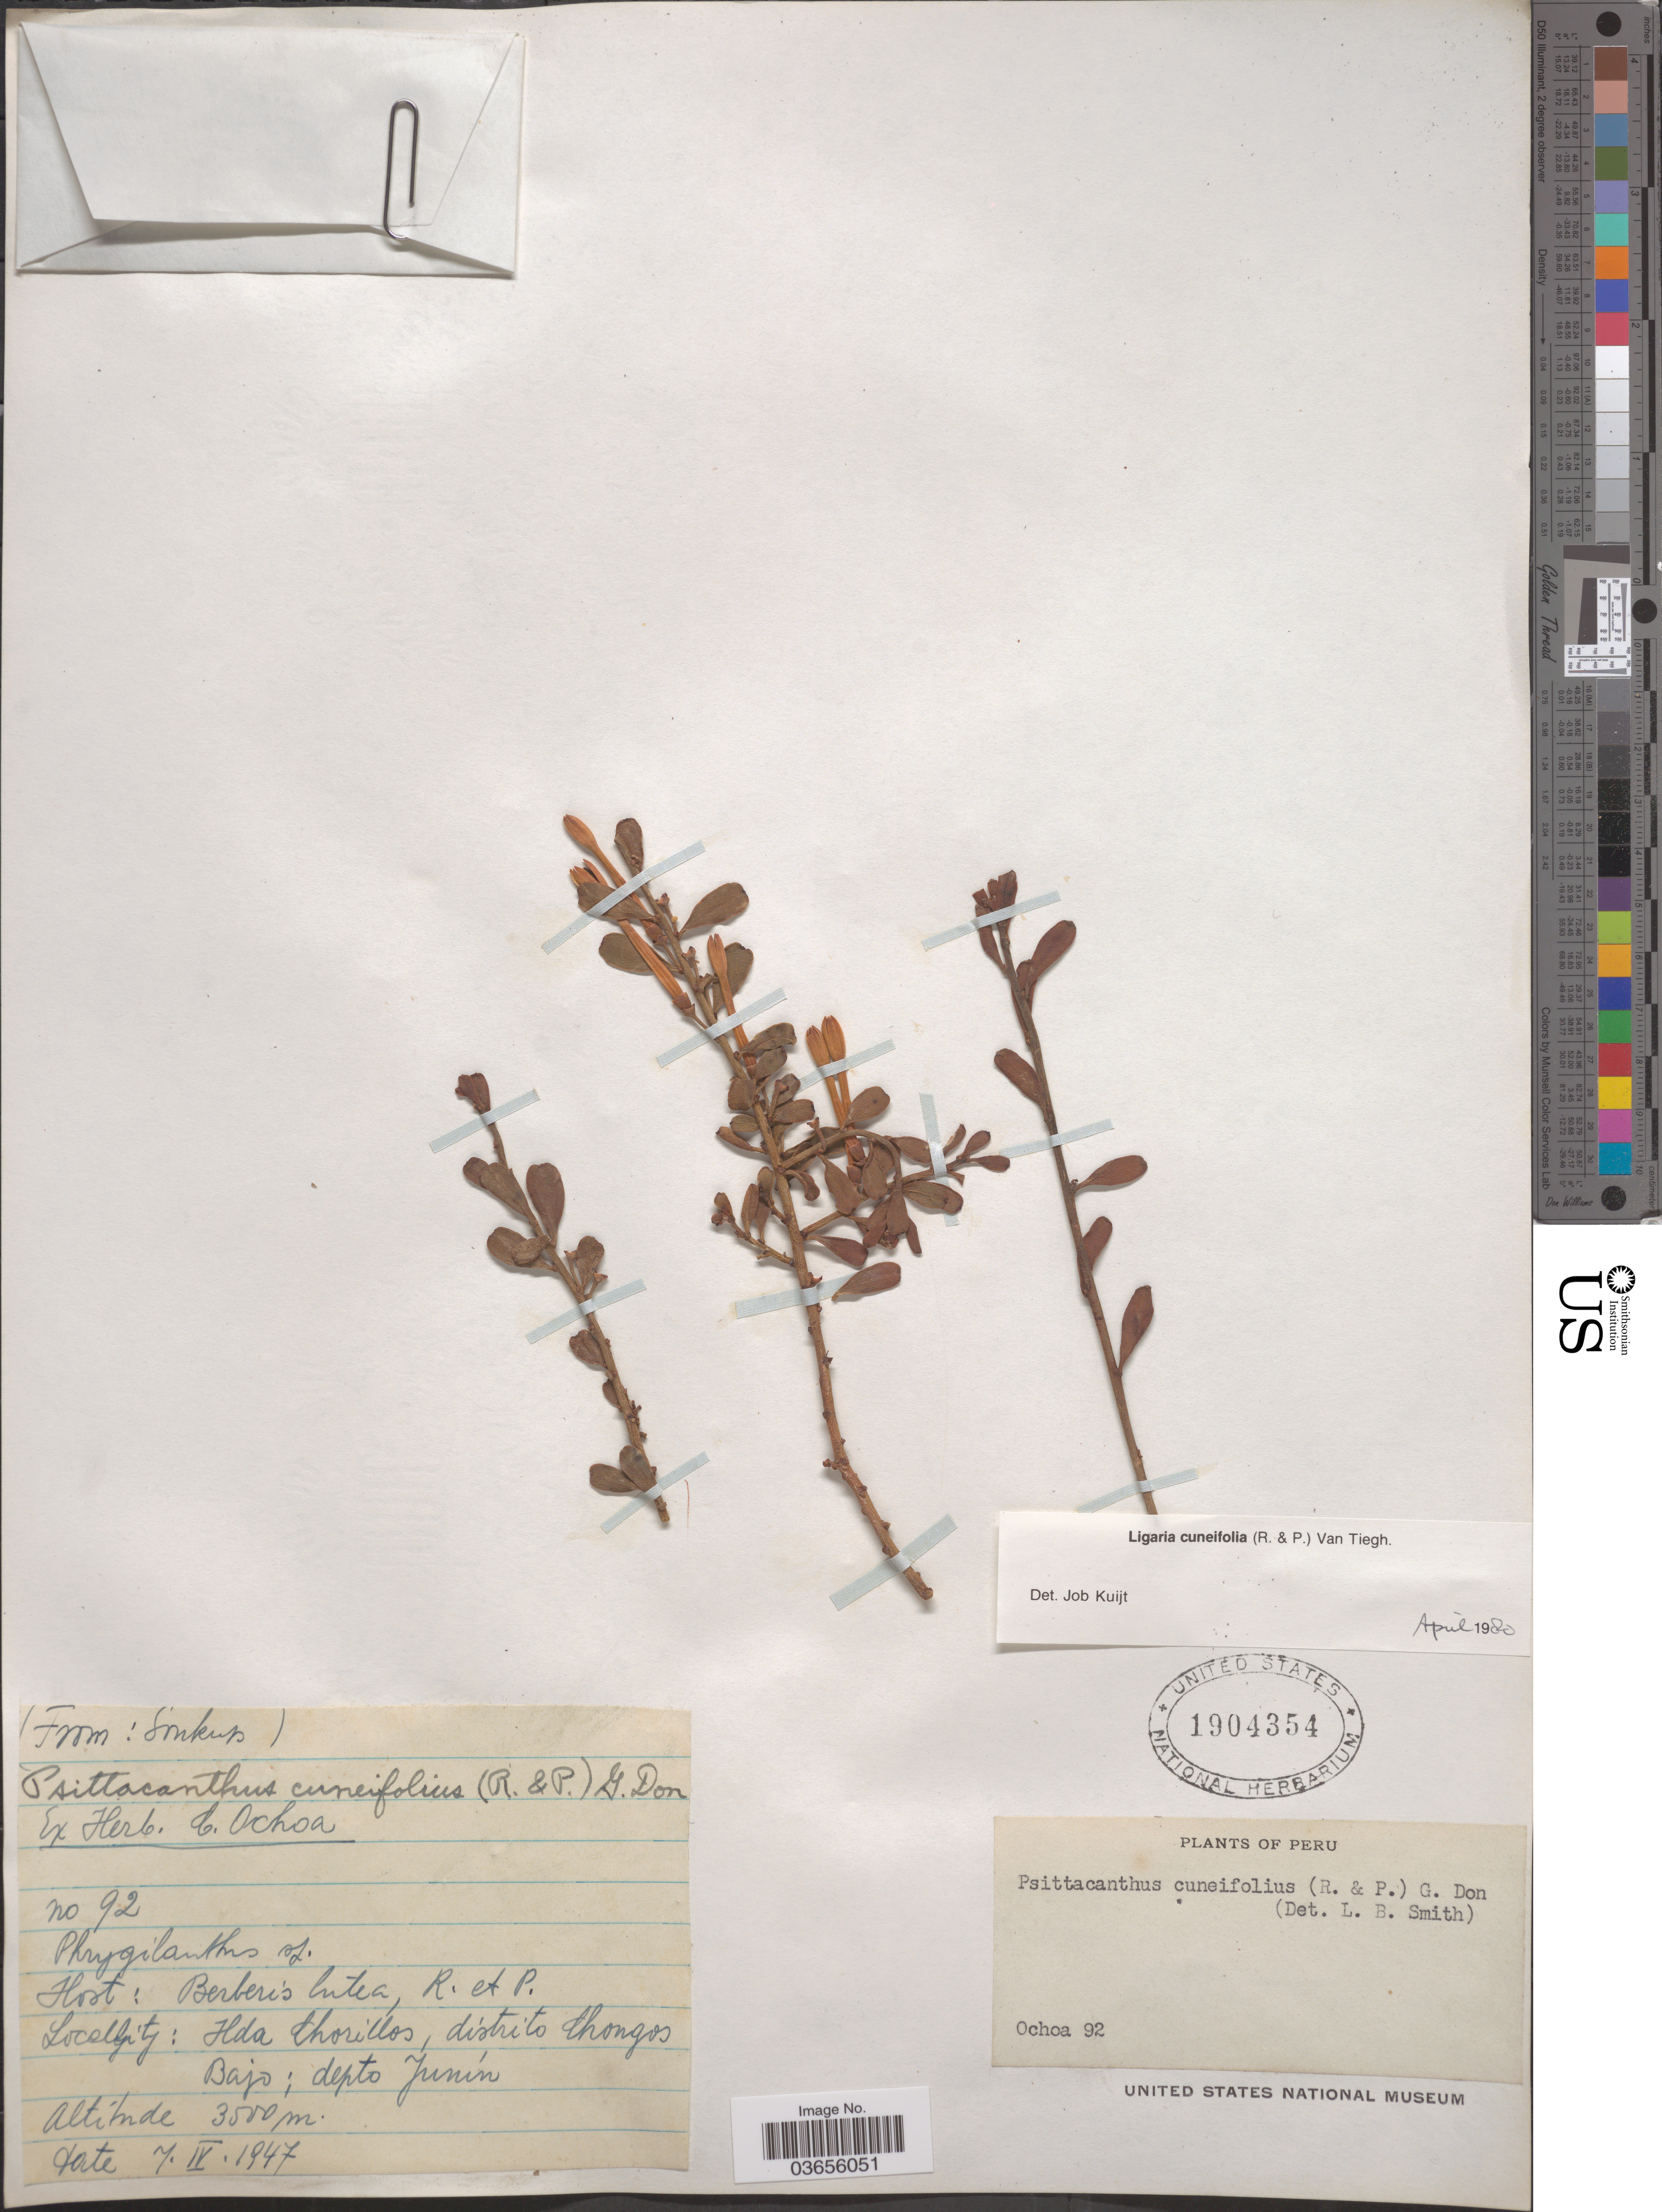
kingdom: Plantae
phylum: Tracheophyta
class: Magnoliopsida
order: Santalales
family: Loranthaceae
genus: Ligaria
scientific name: Ligaria cuneifolia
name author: (Ruiz & Pav.) Tiegh.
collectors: -. Ochoa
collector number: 92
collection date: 1947-04-07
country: Peru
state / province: Junín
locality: Hda Chorillos, distrito Chongos Bajo; depto Junín.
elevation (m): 3500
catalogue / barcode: US 1904354